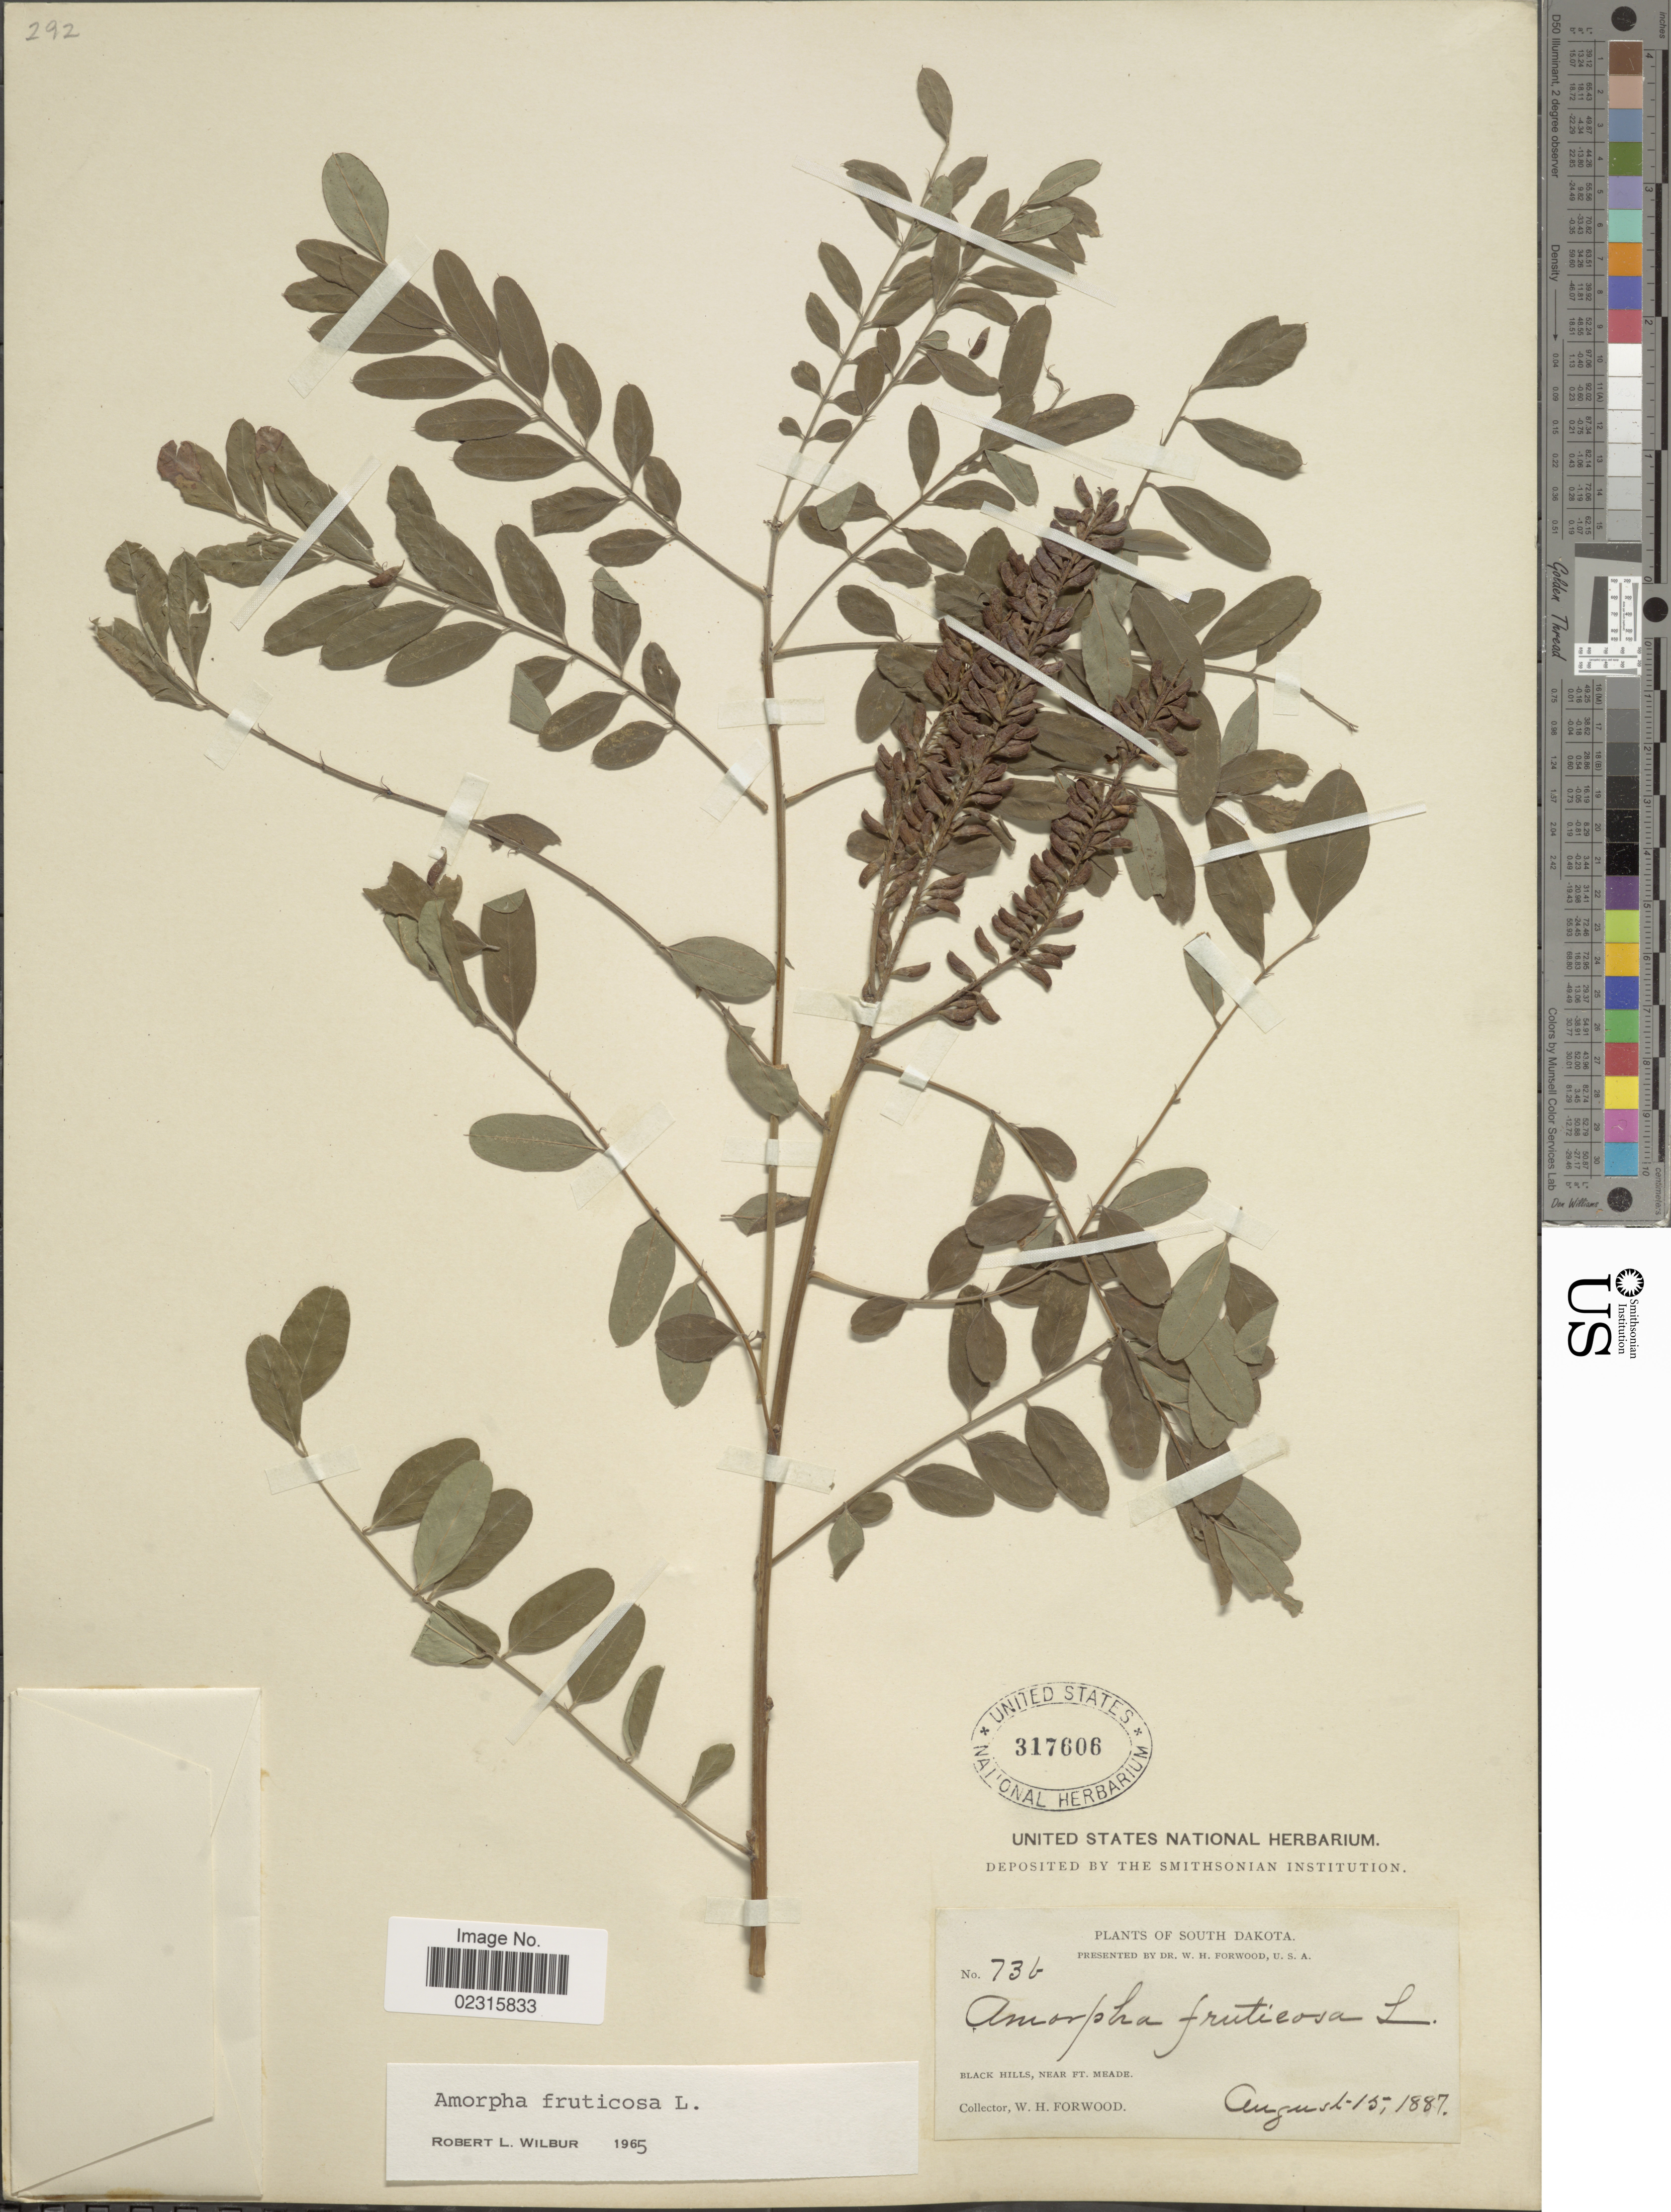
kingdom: Plantae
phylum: Tracheophyta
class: Magnoliopsida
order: Fabales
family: Fabaceae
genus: Amorpha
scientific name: Amorpha fruticosa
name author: L.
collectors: W. Forwood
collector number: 73b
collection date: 1887-08-15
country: United States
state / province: South Dakota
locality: Black Hills, near ft. Meade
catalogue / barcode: US 317606